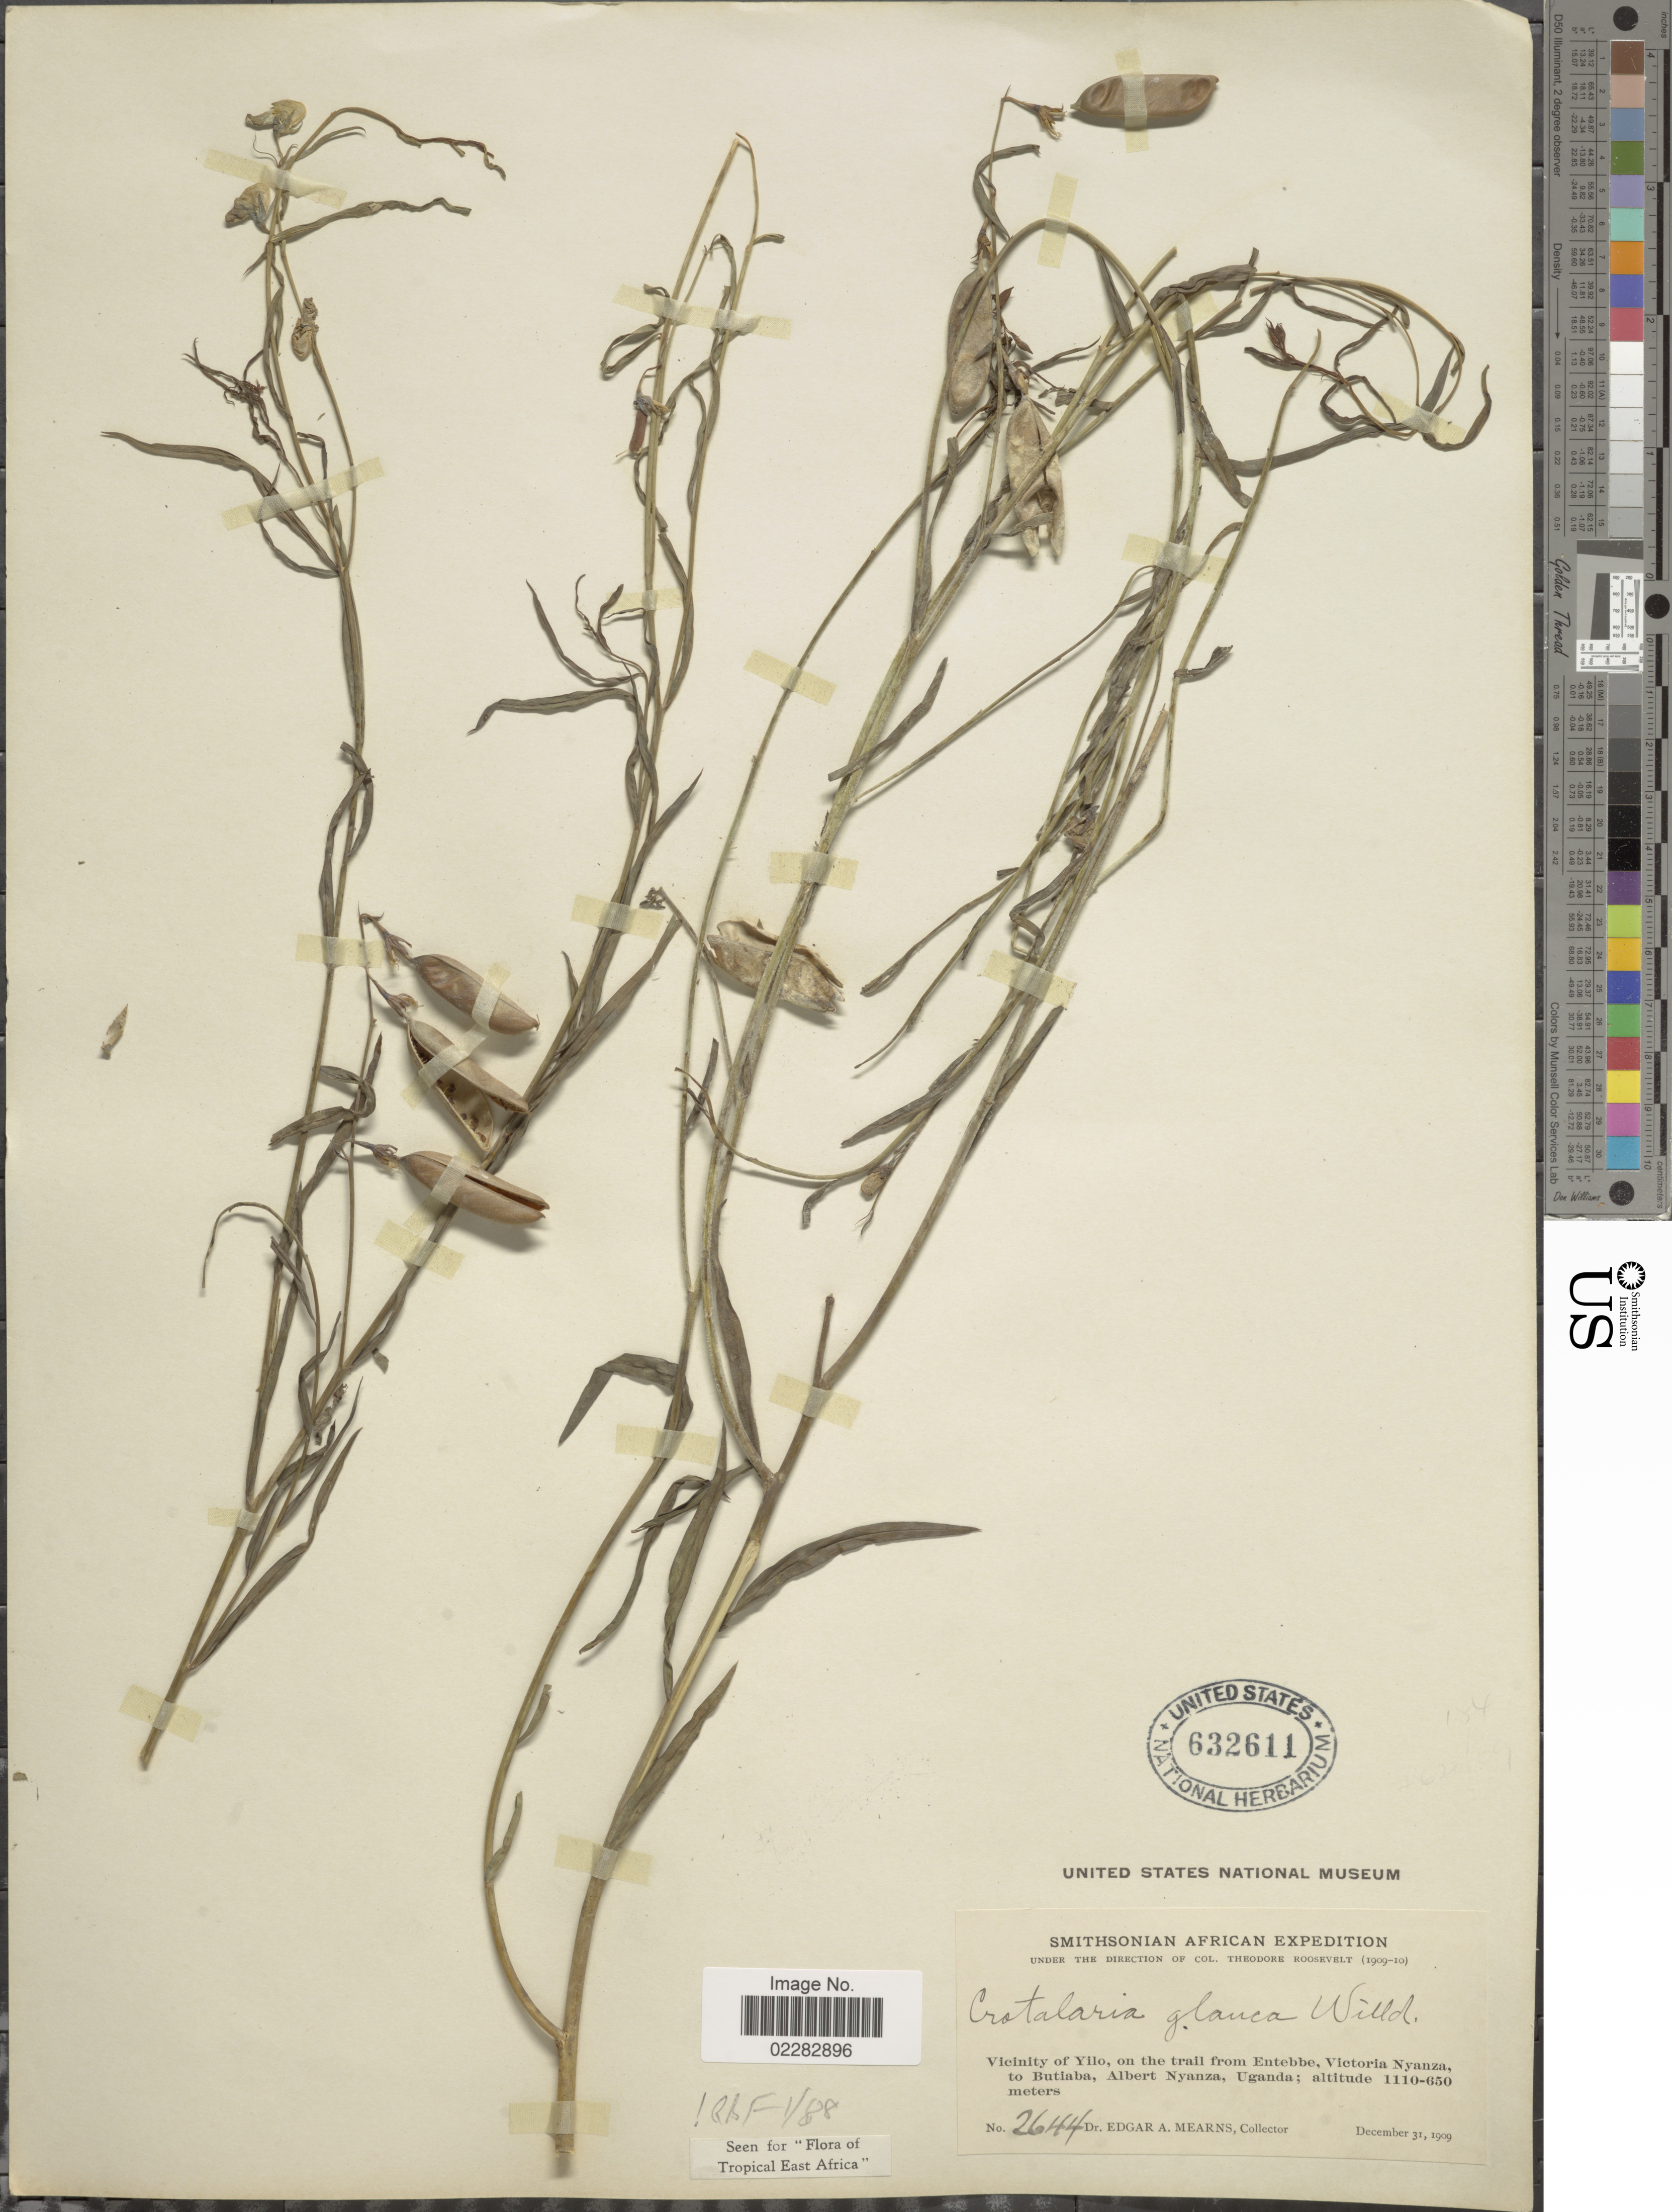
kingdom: Plantae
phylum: Tracheophyta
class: Magnoliopsida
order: Fabales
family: Fabaceae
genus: Crotalaria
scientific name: Crotalaria glauca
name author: Willd.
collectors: E. A. Mearns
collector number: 2644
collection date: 1909-12-31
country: Uganda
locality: Vicinity of Yilo, on the trail from Entebbe, Victoria Nyanza, to Butiaba, Albert Nyanza.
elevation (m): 650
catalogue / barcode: US 632611